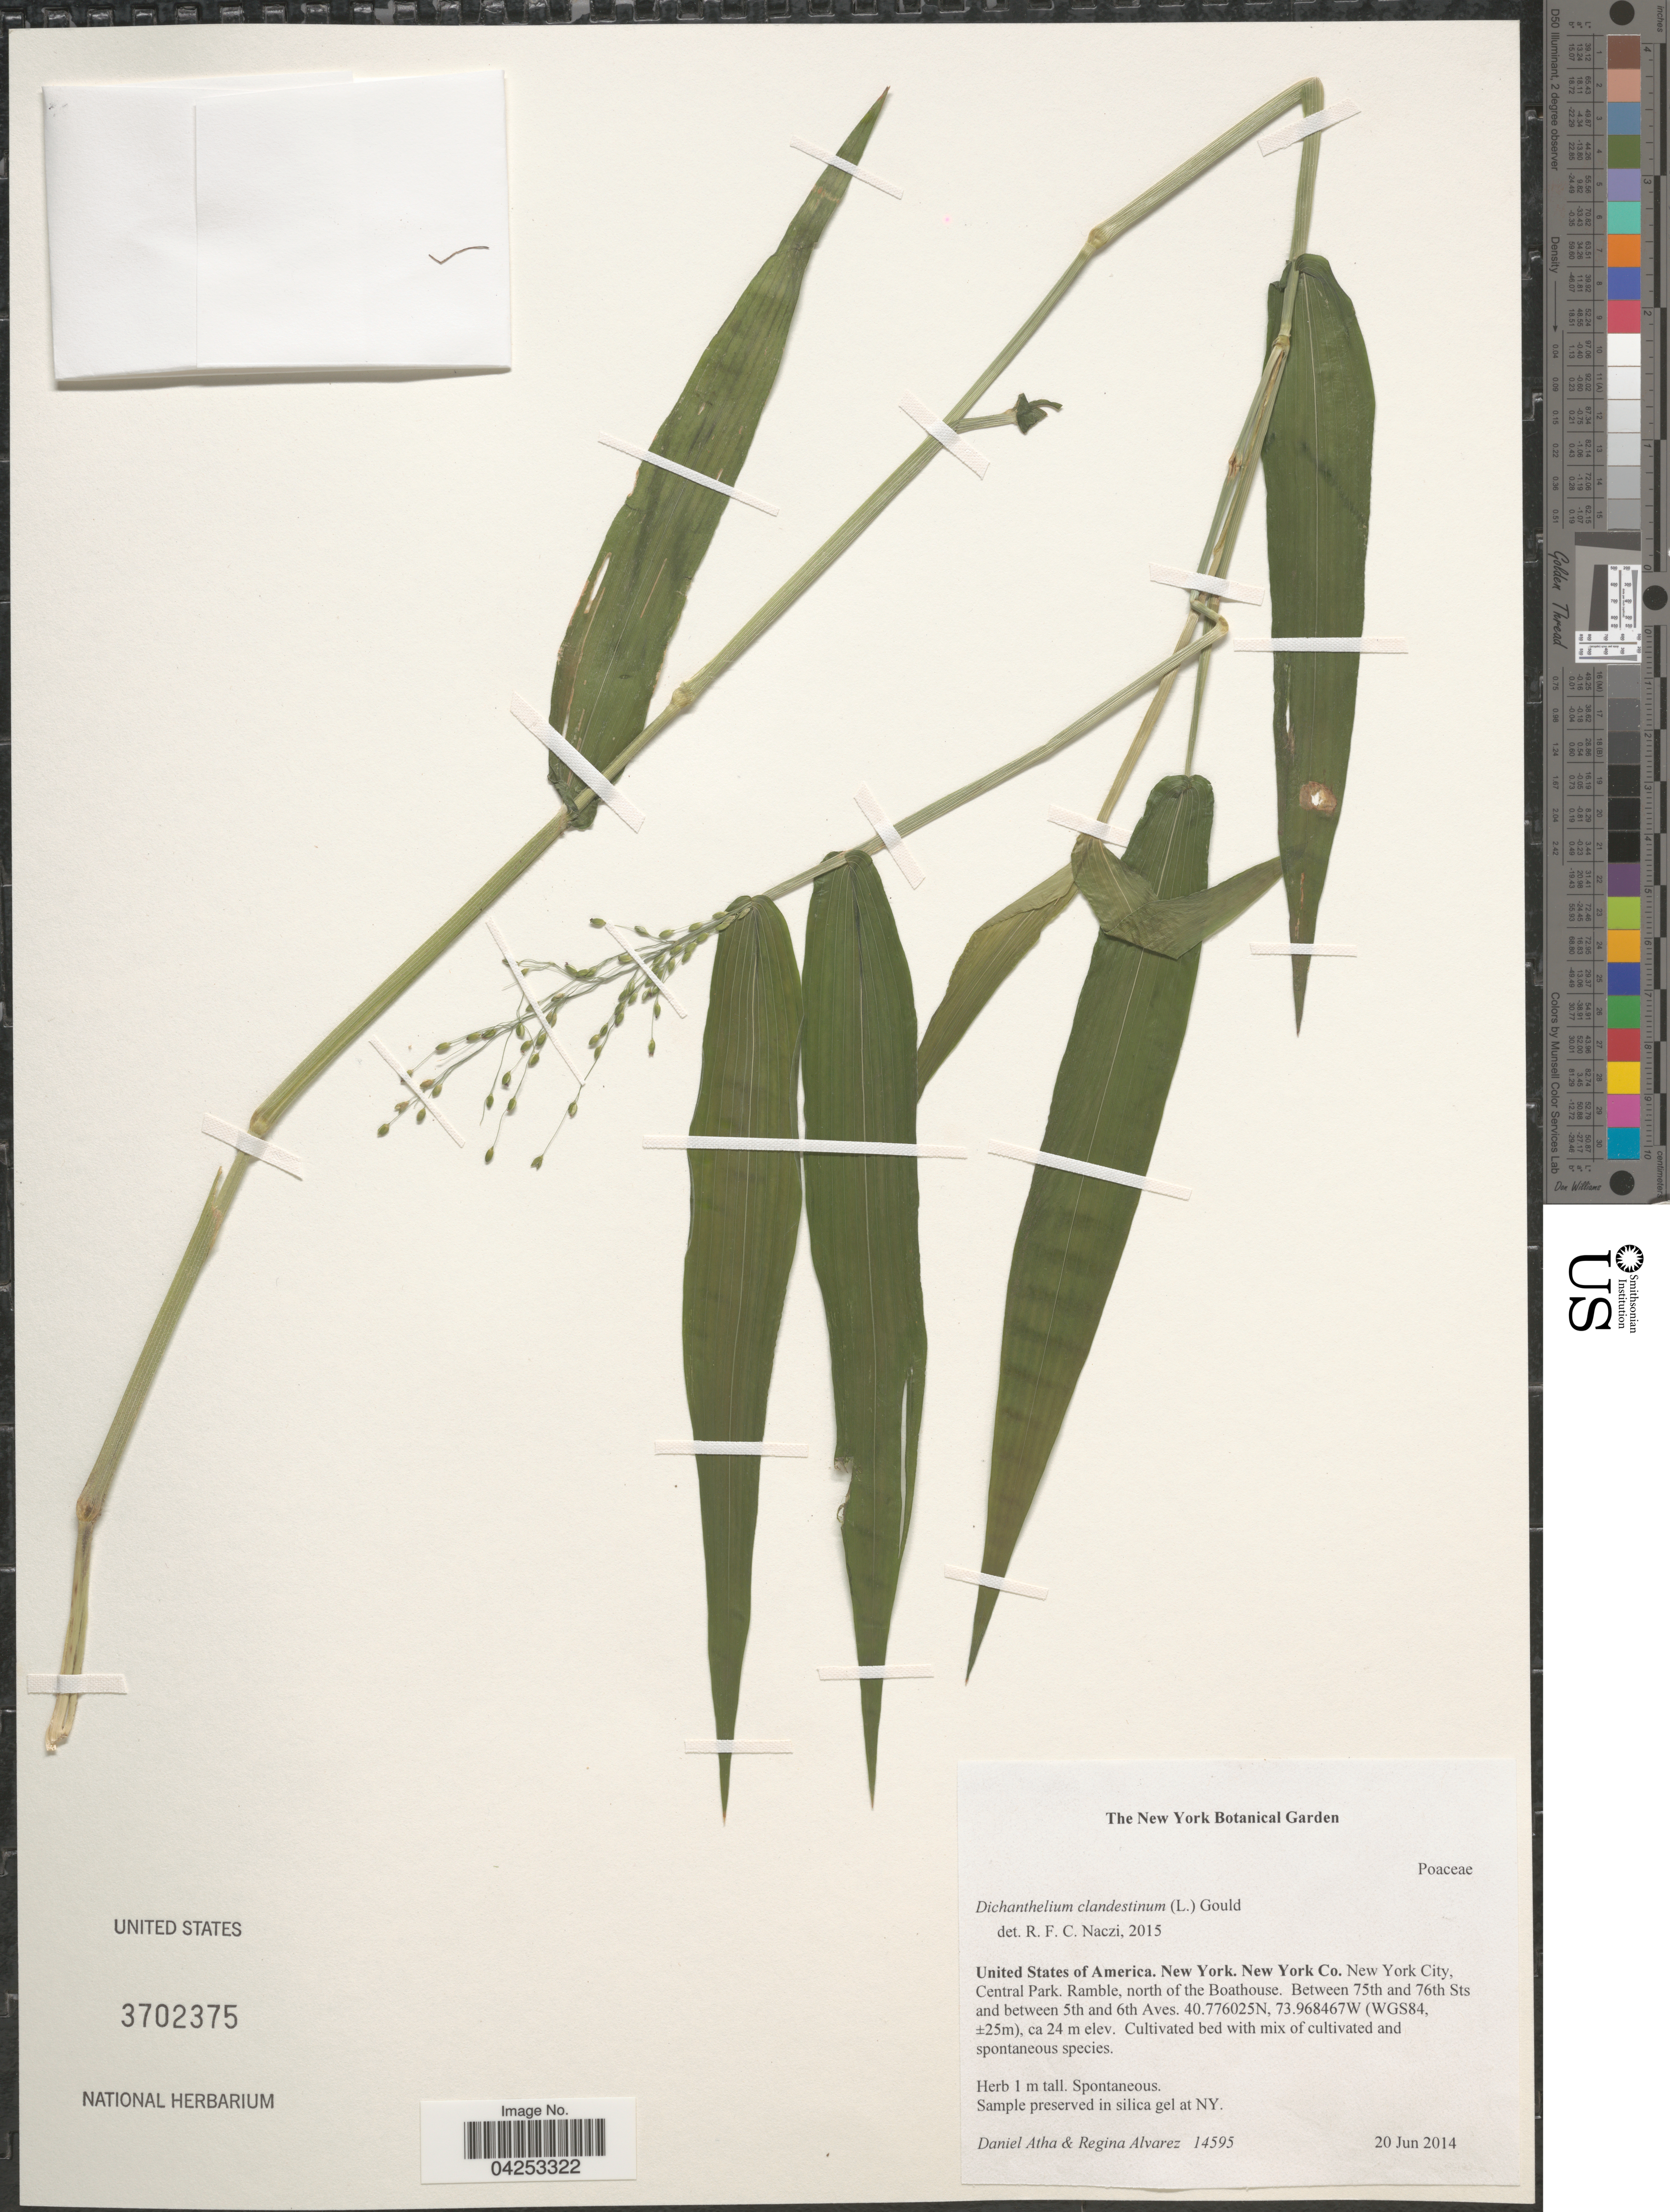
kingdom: Plantae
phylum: Tracheophyta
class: Liliopsida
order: Poales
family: Poaceae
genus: Dichanthelium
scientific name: Dichanthelium clandestinum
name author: (L.) Gould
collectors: D. Atha & R. Álvarez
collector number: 14595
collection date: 2014-06-20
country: United States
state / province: New York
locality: New York Co. New York City, Central Park. Ramble, north of the Boathouse. Between 75th and 76th Sts and between 5th and 6th Aves. (WGS84).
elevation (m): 24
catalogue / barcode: US 3702375